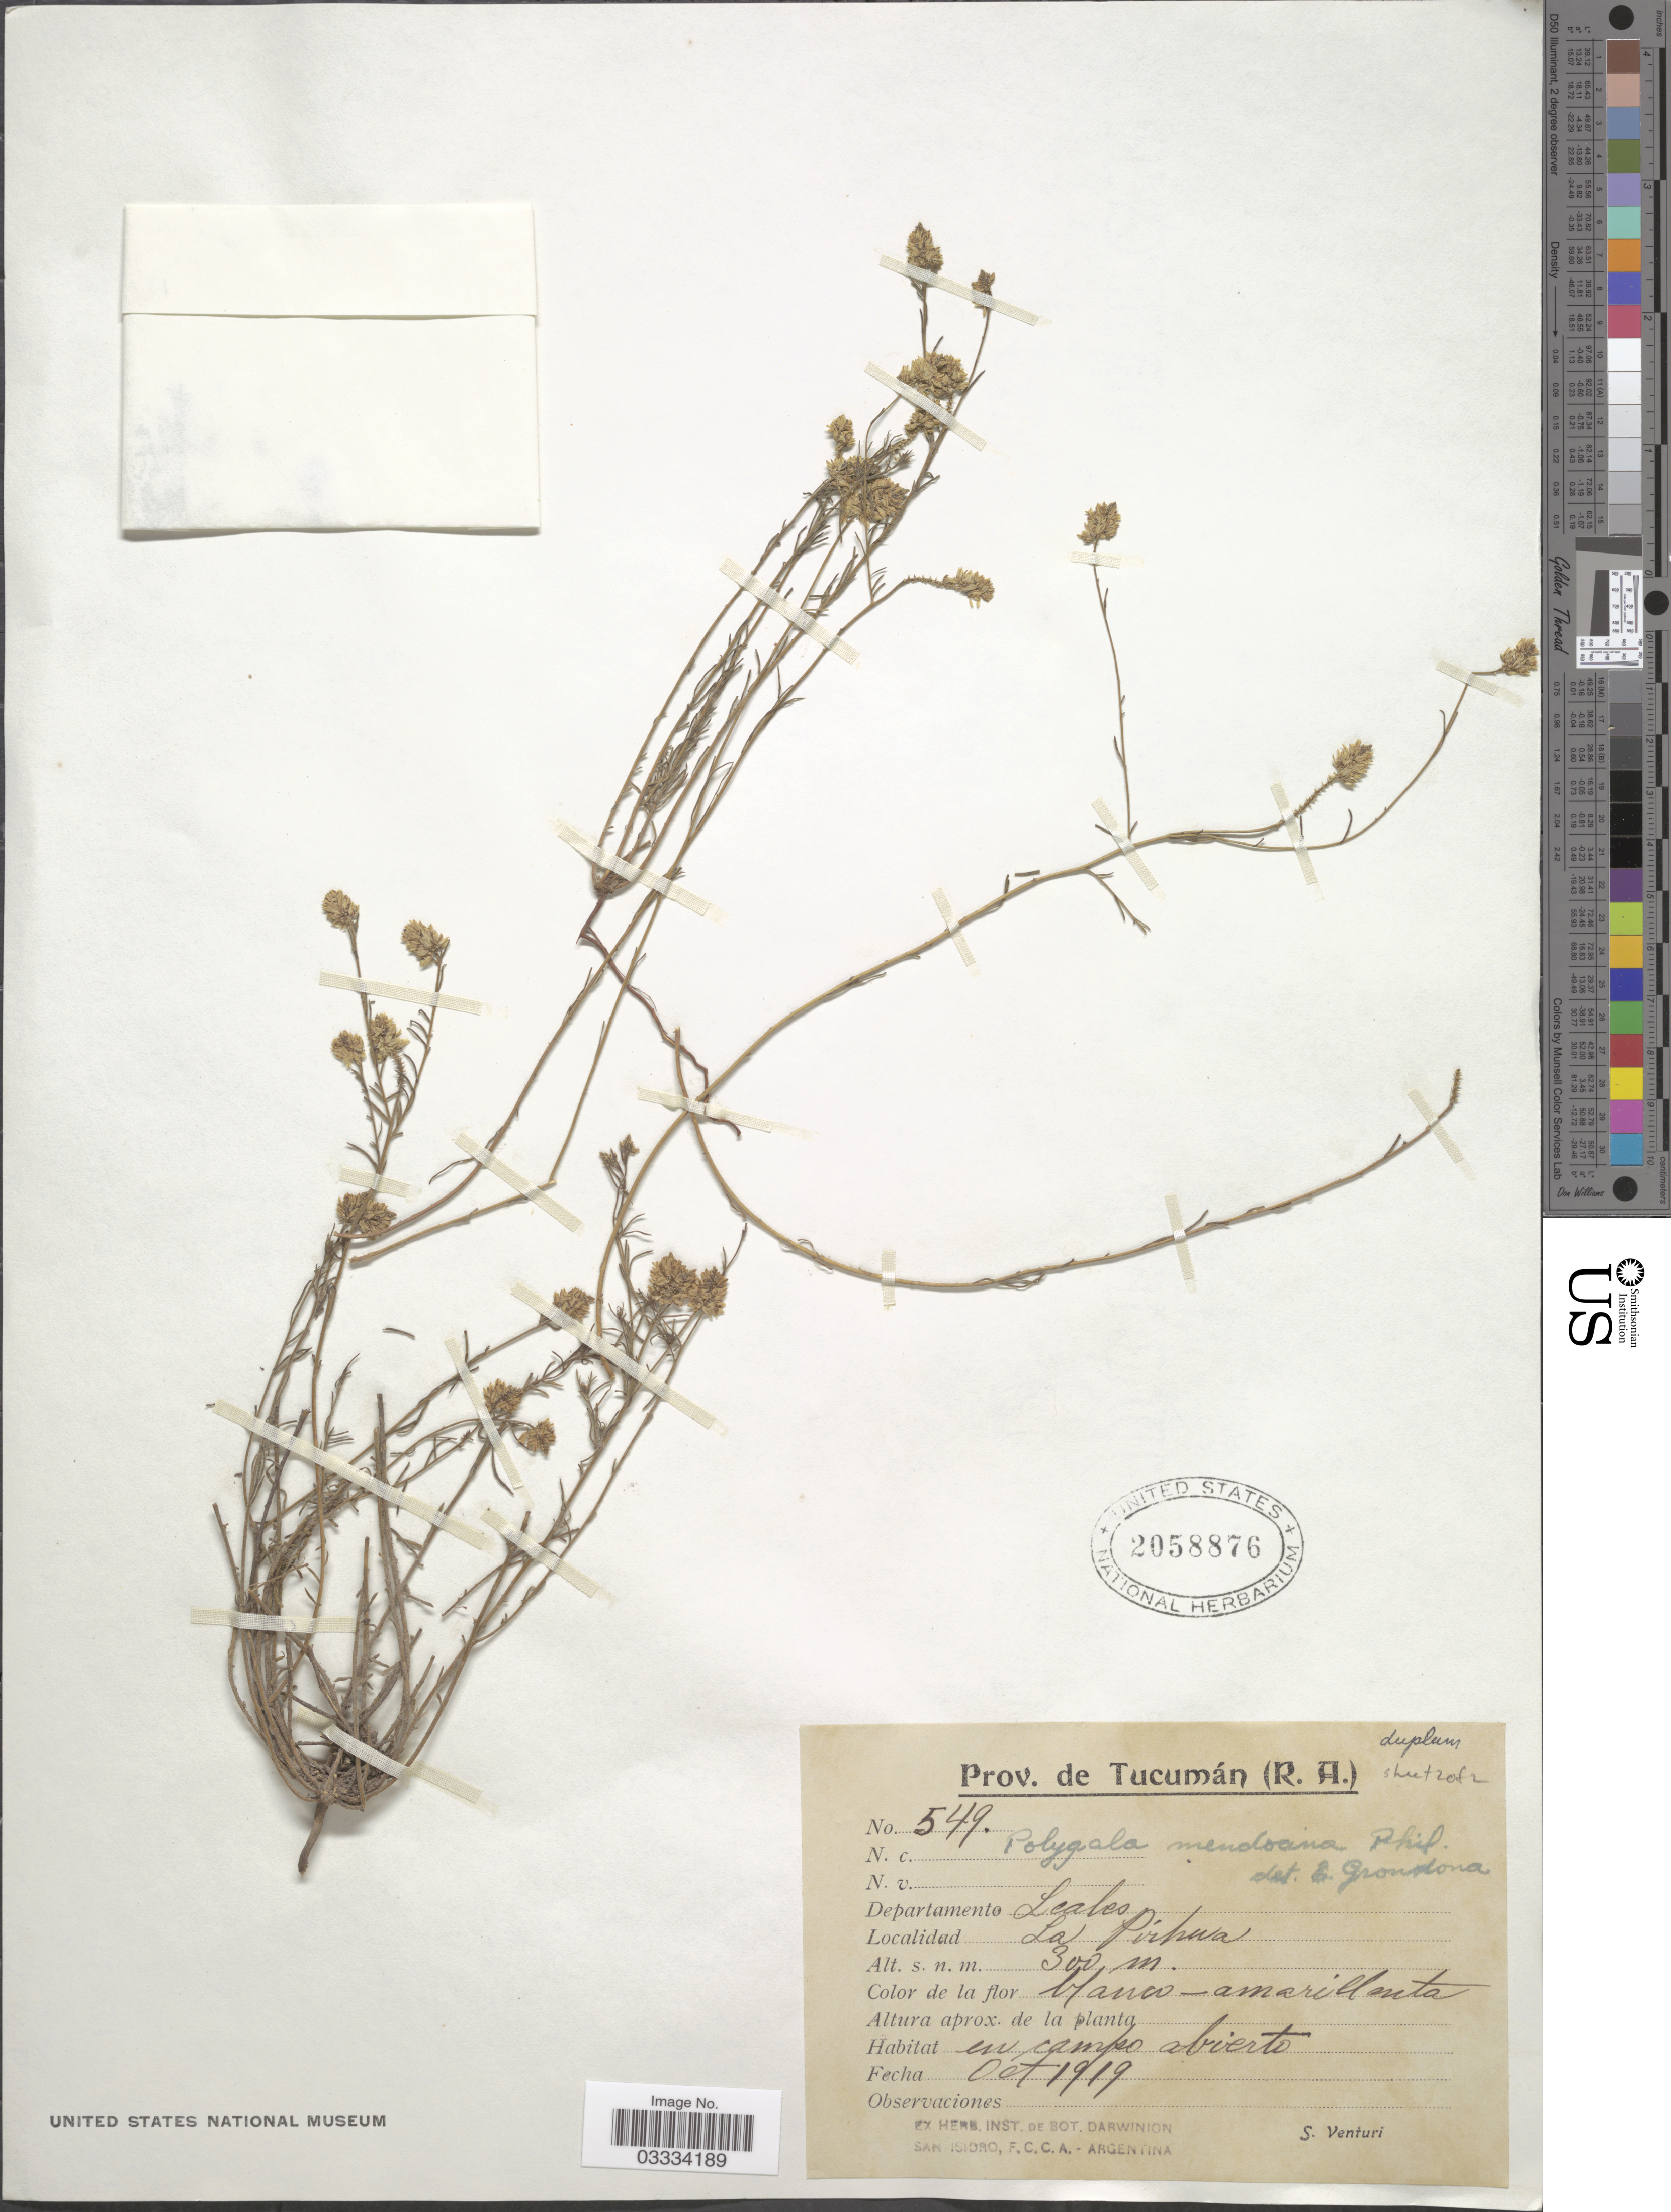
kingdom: Plantae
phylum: Tracheophyta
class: Magnoliopsida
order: Fabales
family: Polygalaceae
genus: Polygala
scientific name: Polygala subandina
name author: Phil.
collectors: S. Venturi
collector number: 549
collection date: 1919-10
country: Argentina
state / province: Tucuman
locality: Departamento Leales, La Pirhua.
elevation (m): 300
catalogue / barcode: US 2058876